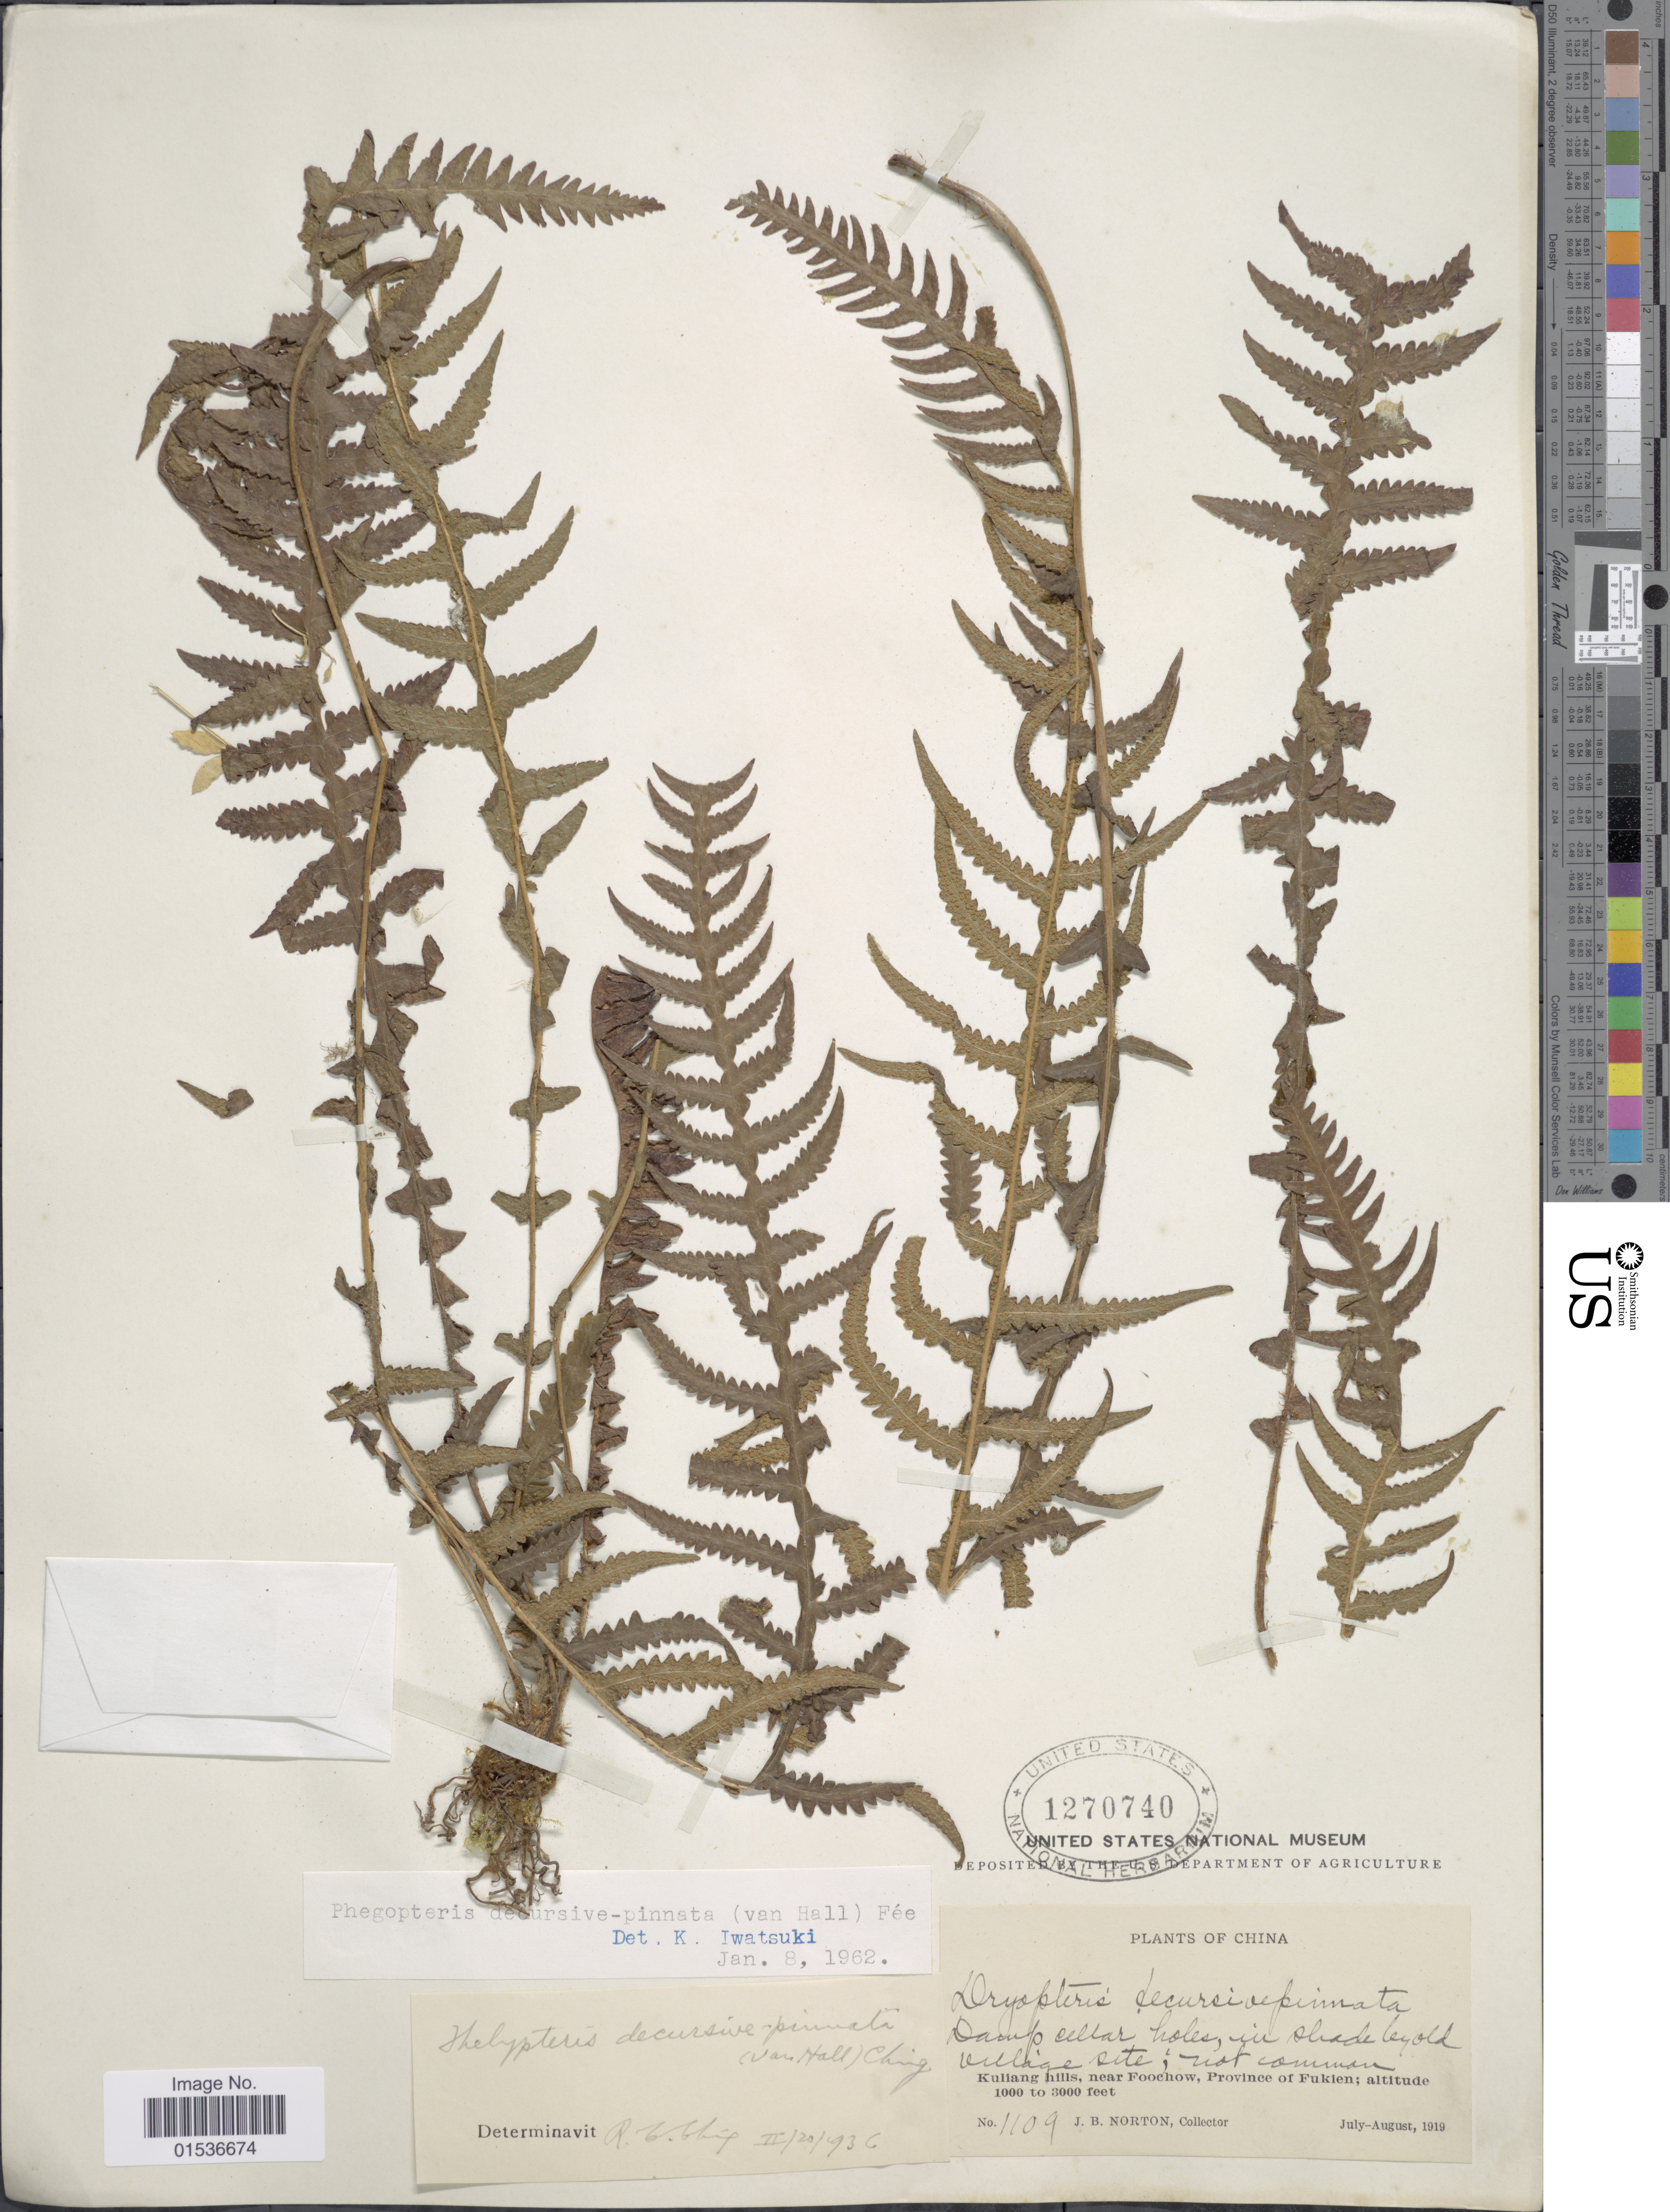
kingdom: Plantae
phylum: Tracheophyta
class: Polypodiopsida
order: Polypodiales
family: Thelypteridaceae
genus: Phegopteris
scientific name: Phegopteris decursivepinnata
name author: (H.C. Hall) Fée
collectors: J. B. Norton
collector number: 1109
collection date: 1919-07/1919-08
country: China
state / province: Fujian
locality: China. Village site, Kuliang hills, near Foochow, Province of Fukien.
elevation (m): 305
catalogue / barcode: US 1270740